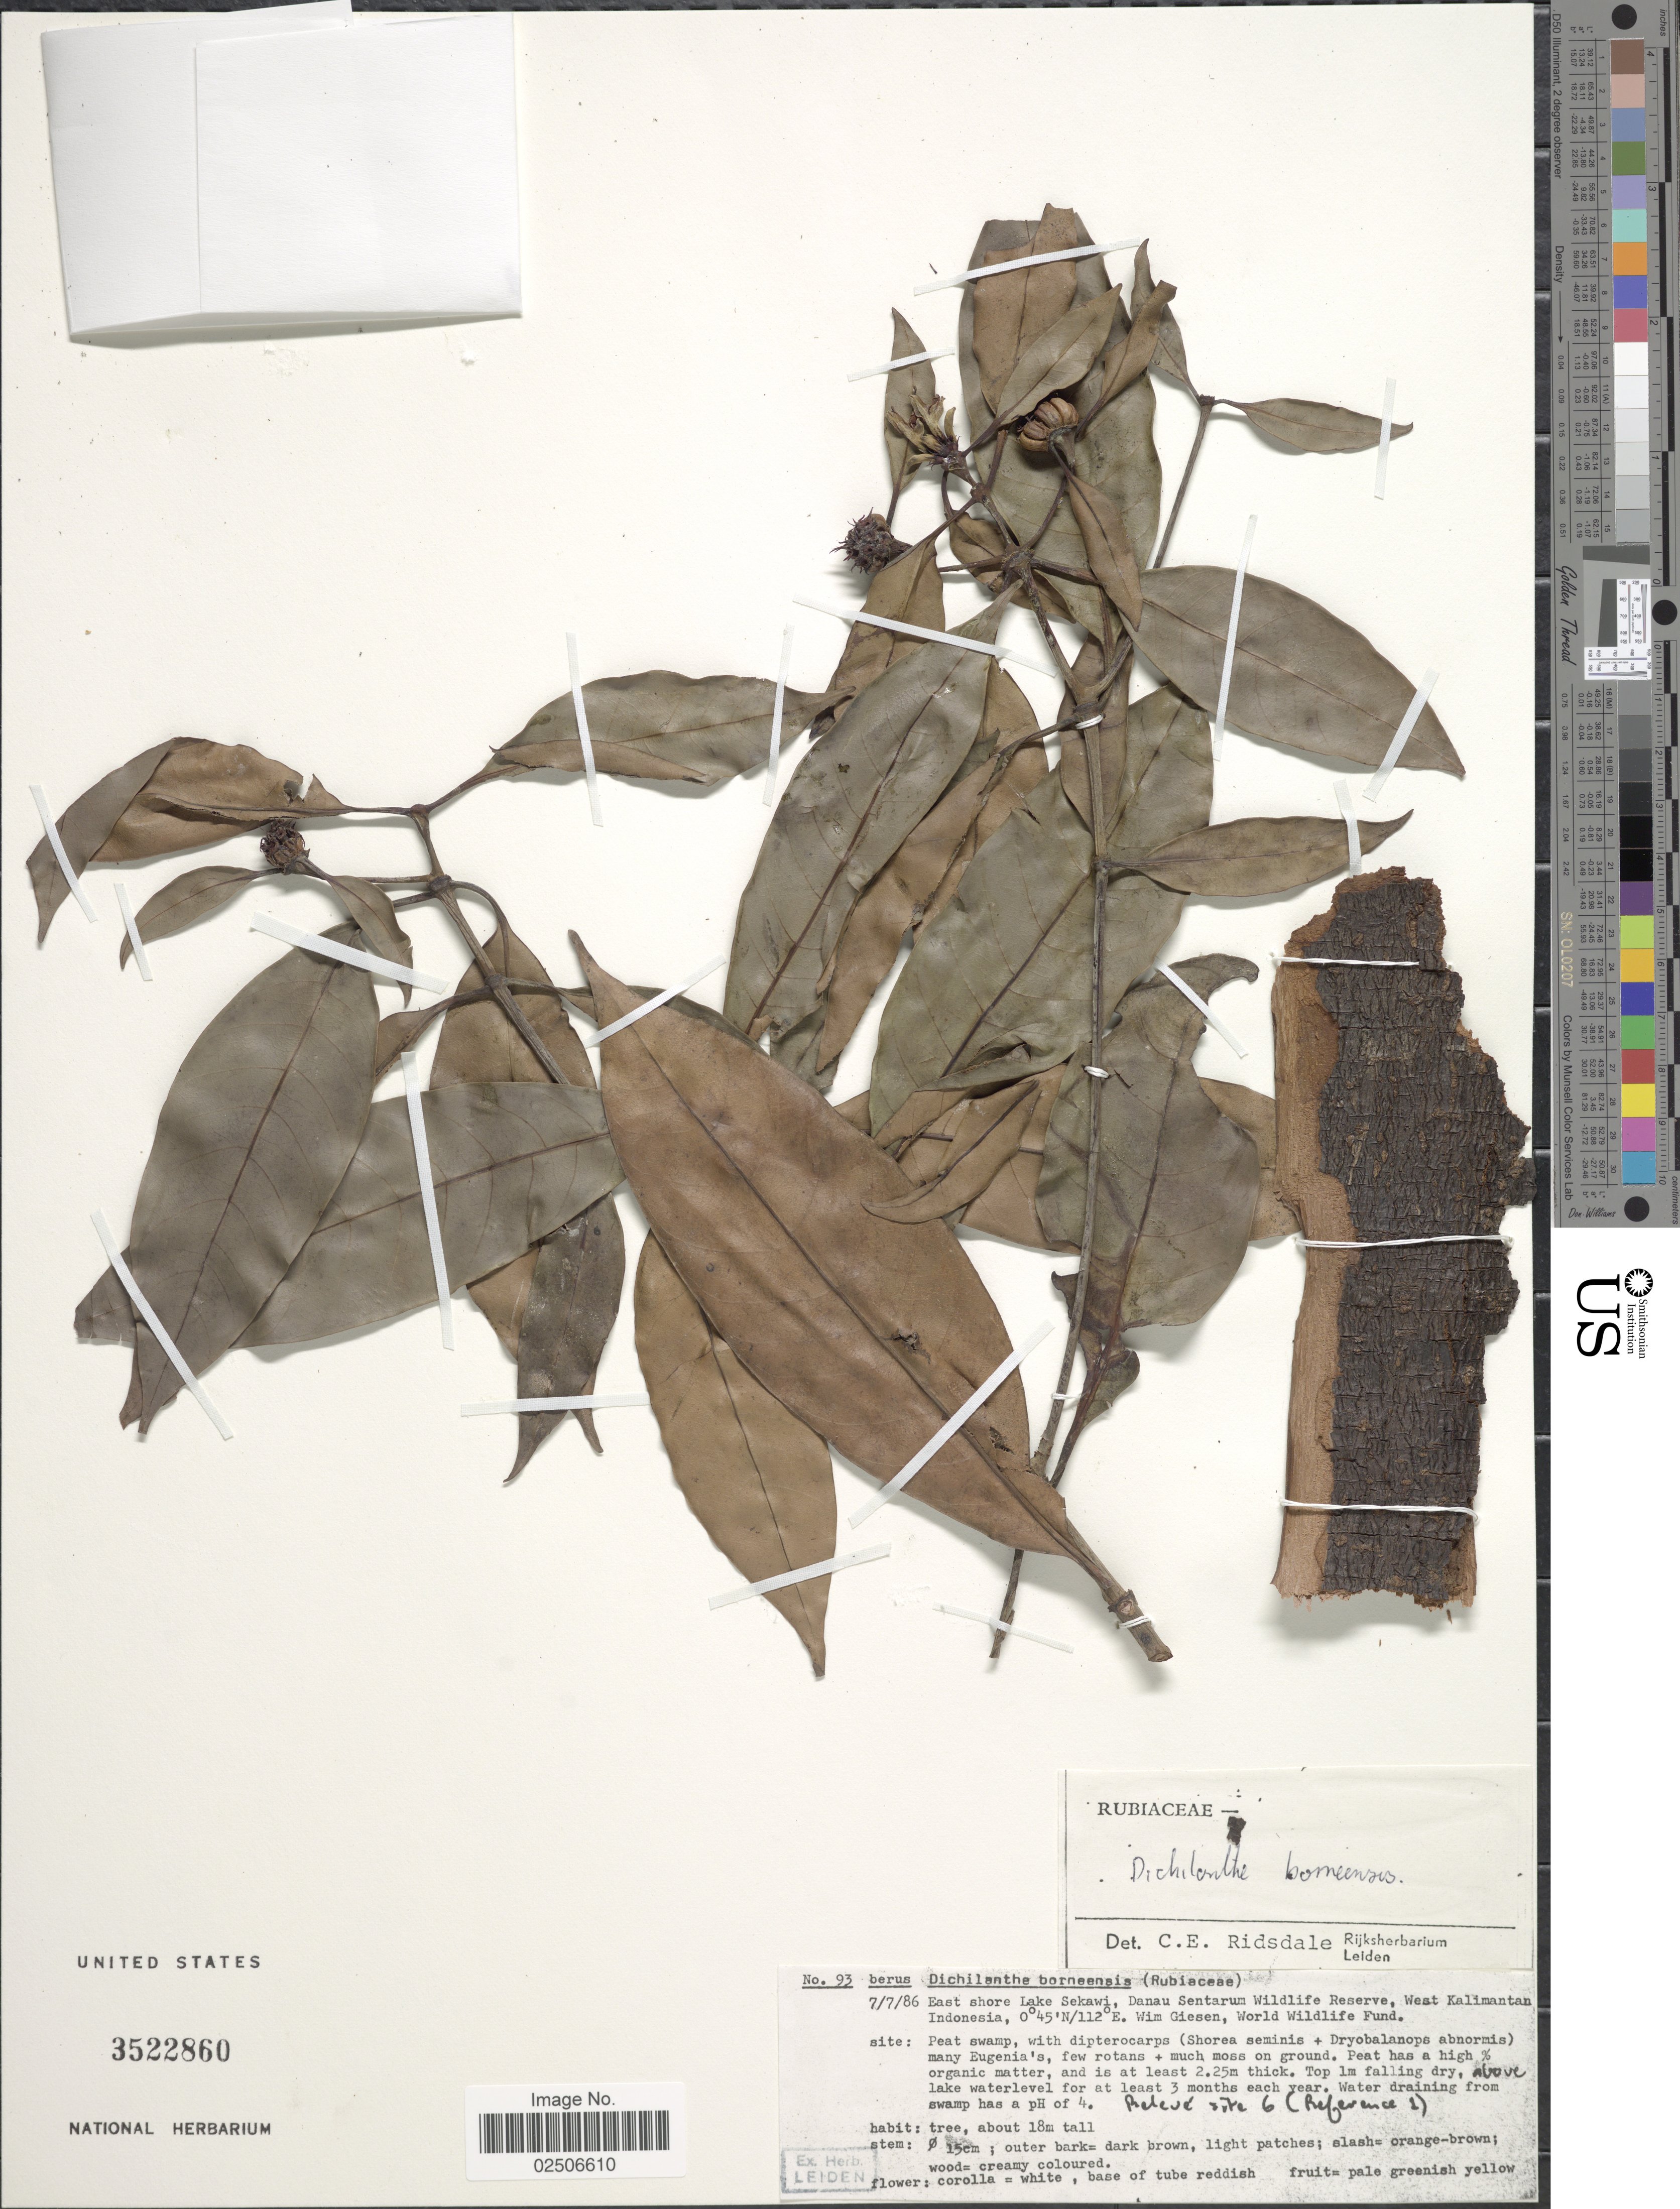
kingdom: Plantae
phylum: Tracheophyta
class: Magnoliopsida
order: Gentianales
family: Rubiaceae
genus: Dichilanthe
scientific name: Dichilanthe borneensis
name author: Baill.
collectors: W. Giesen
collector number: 93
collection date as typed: Transcribed d/m/y: 7/7/86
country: Indonesia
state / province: Kalimantan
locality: East shore Lake Sekawi, Danau Sentarum Wildlife Reserve, West Kalimantan, Wim Giesen [unsure placement] World Wildlife Fund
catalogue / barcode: US 3522860